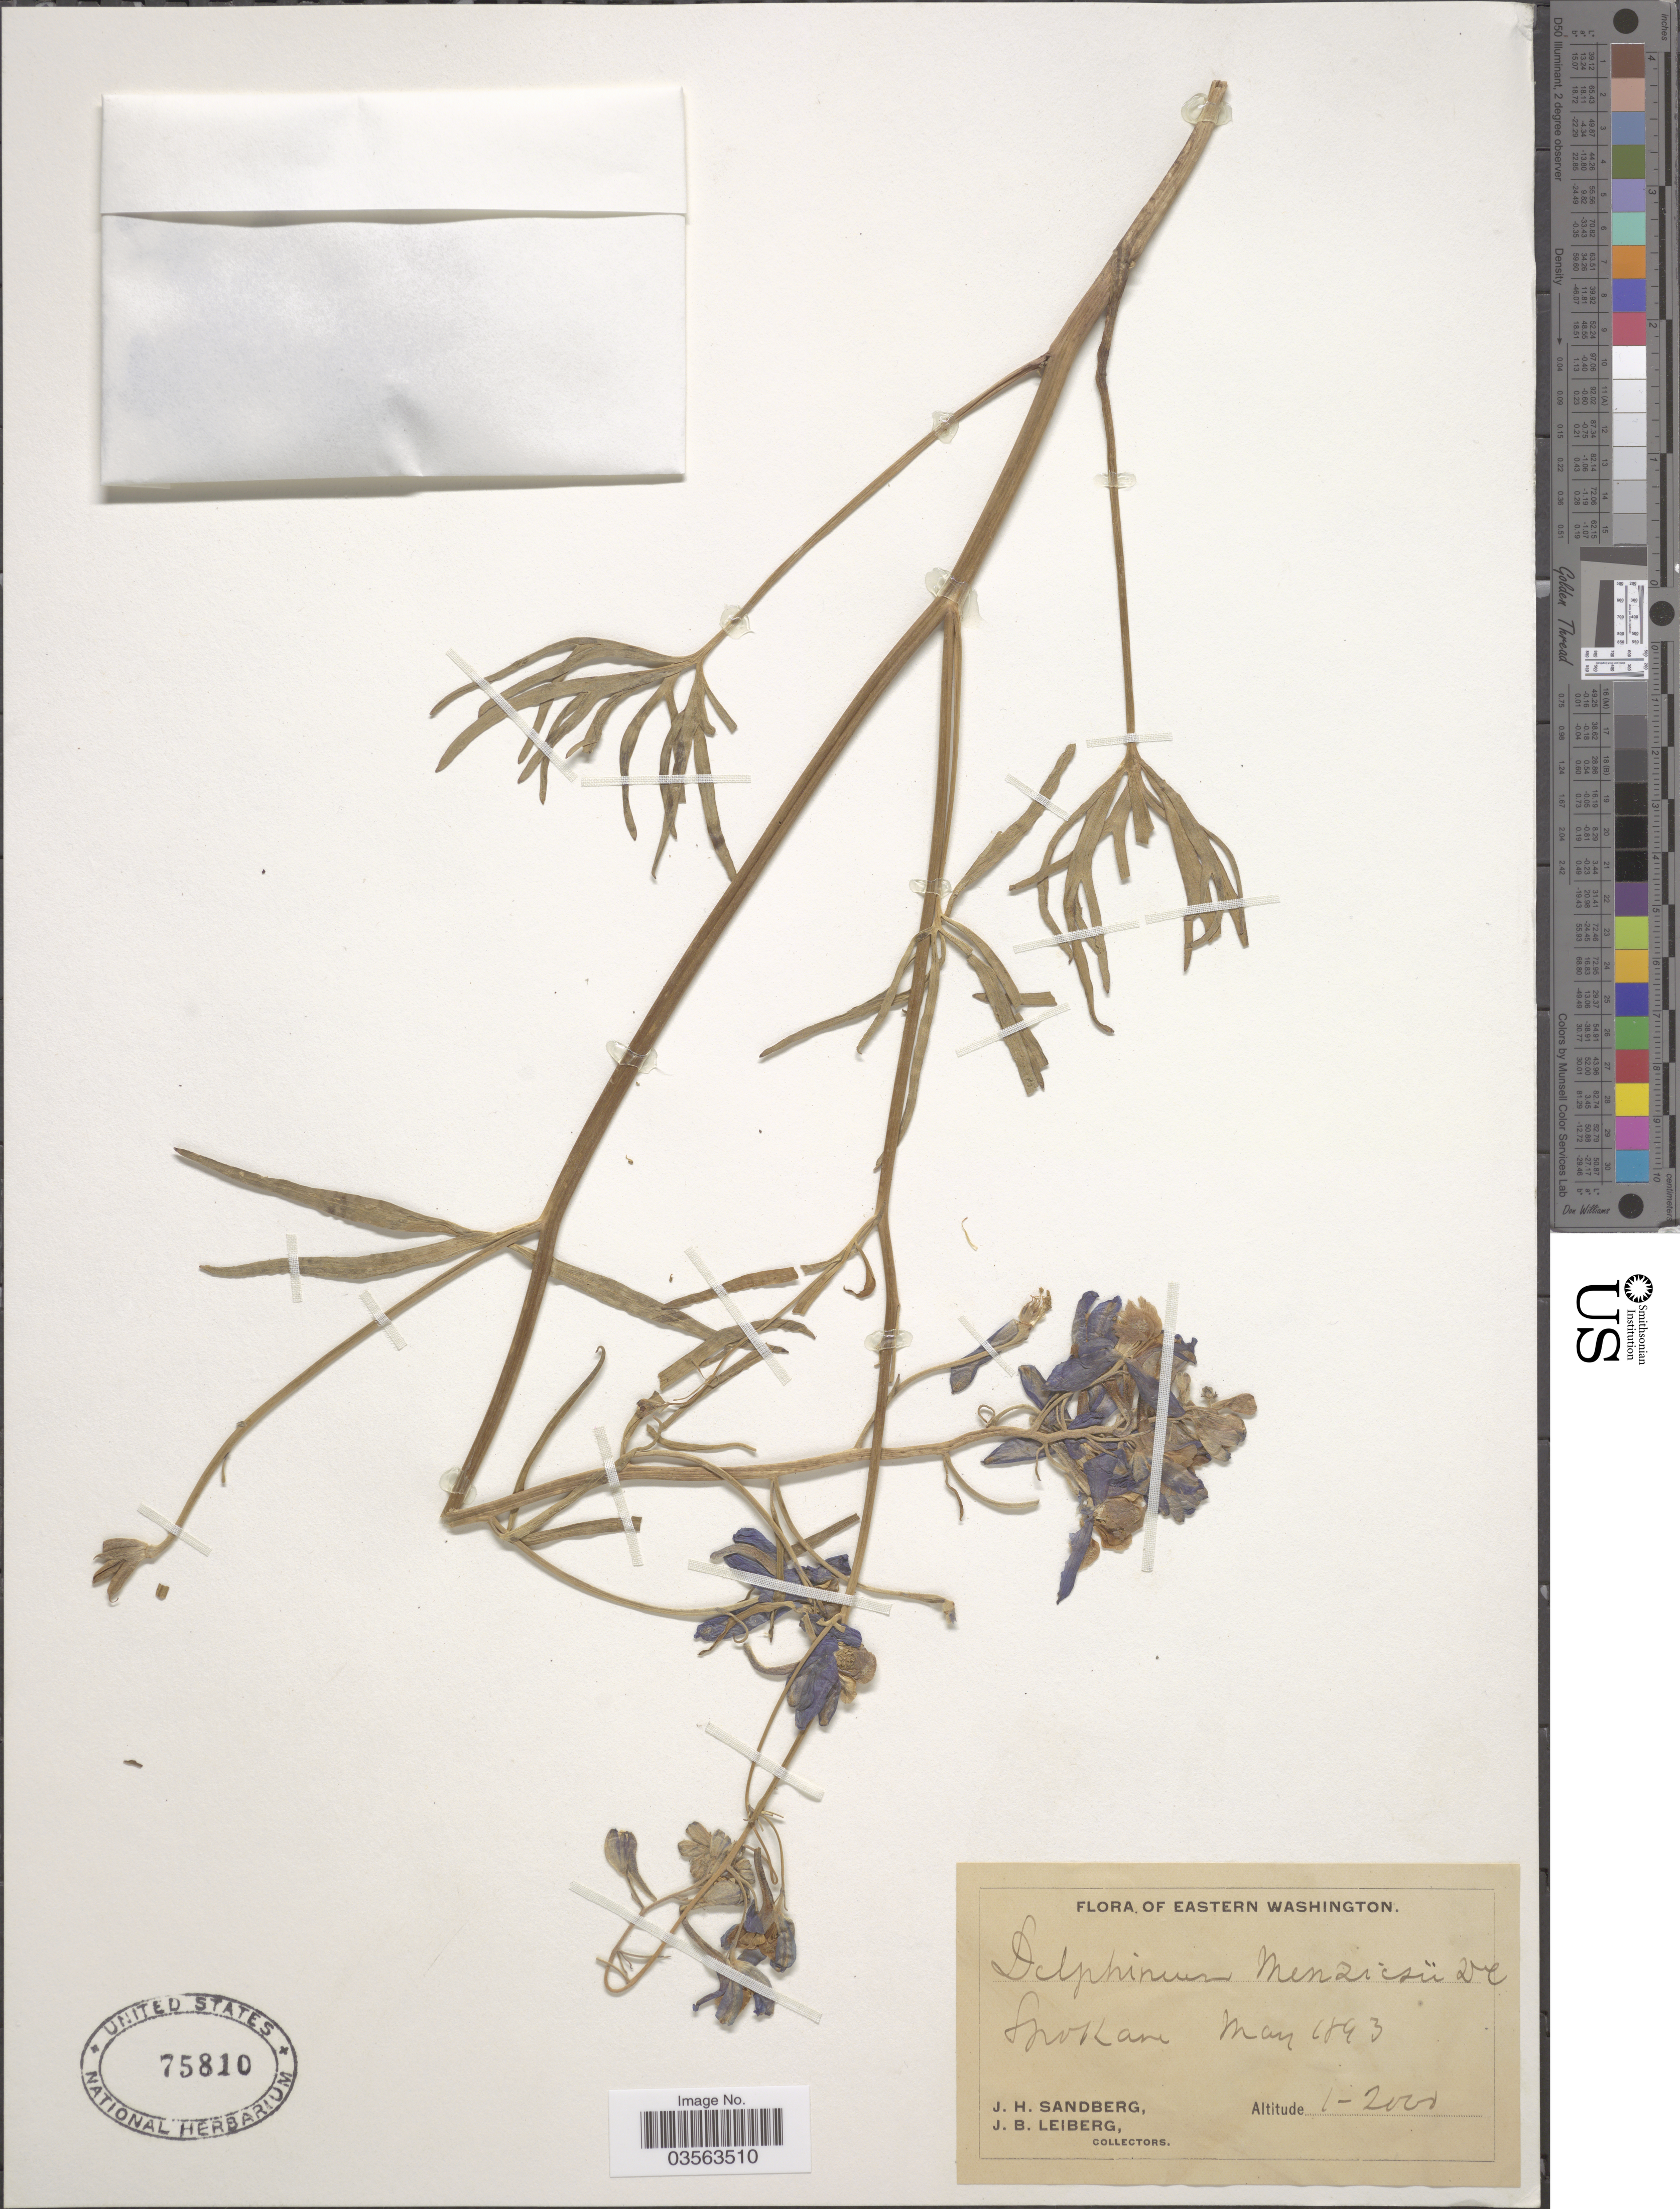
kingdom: Plantae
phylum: Tracheophyta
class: Magnoliopsida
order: Ranunculales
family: Ranunculaceae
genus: Delphinium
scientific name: Delphinium menziesii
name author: DC.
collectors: J. H. Sandberg & J. B. Leiberg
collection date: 1893-05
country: United States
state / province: Washington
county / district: Spokane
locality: Eastern Washington. Spokane.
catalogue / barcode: US 75810